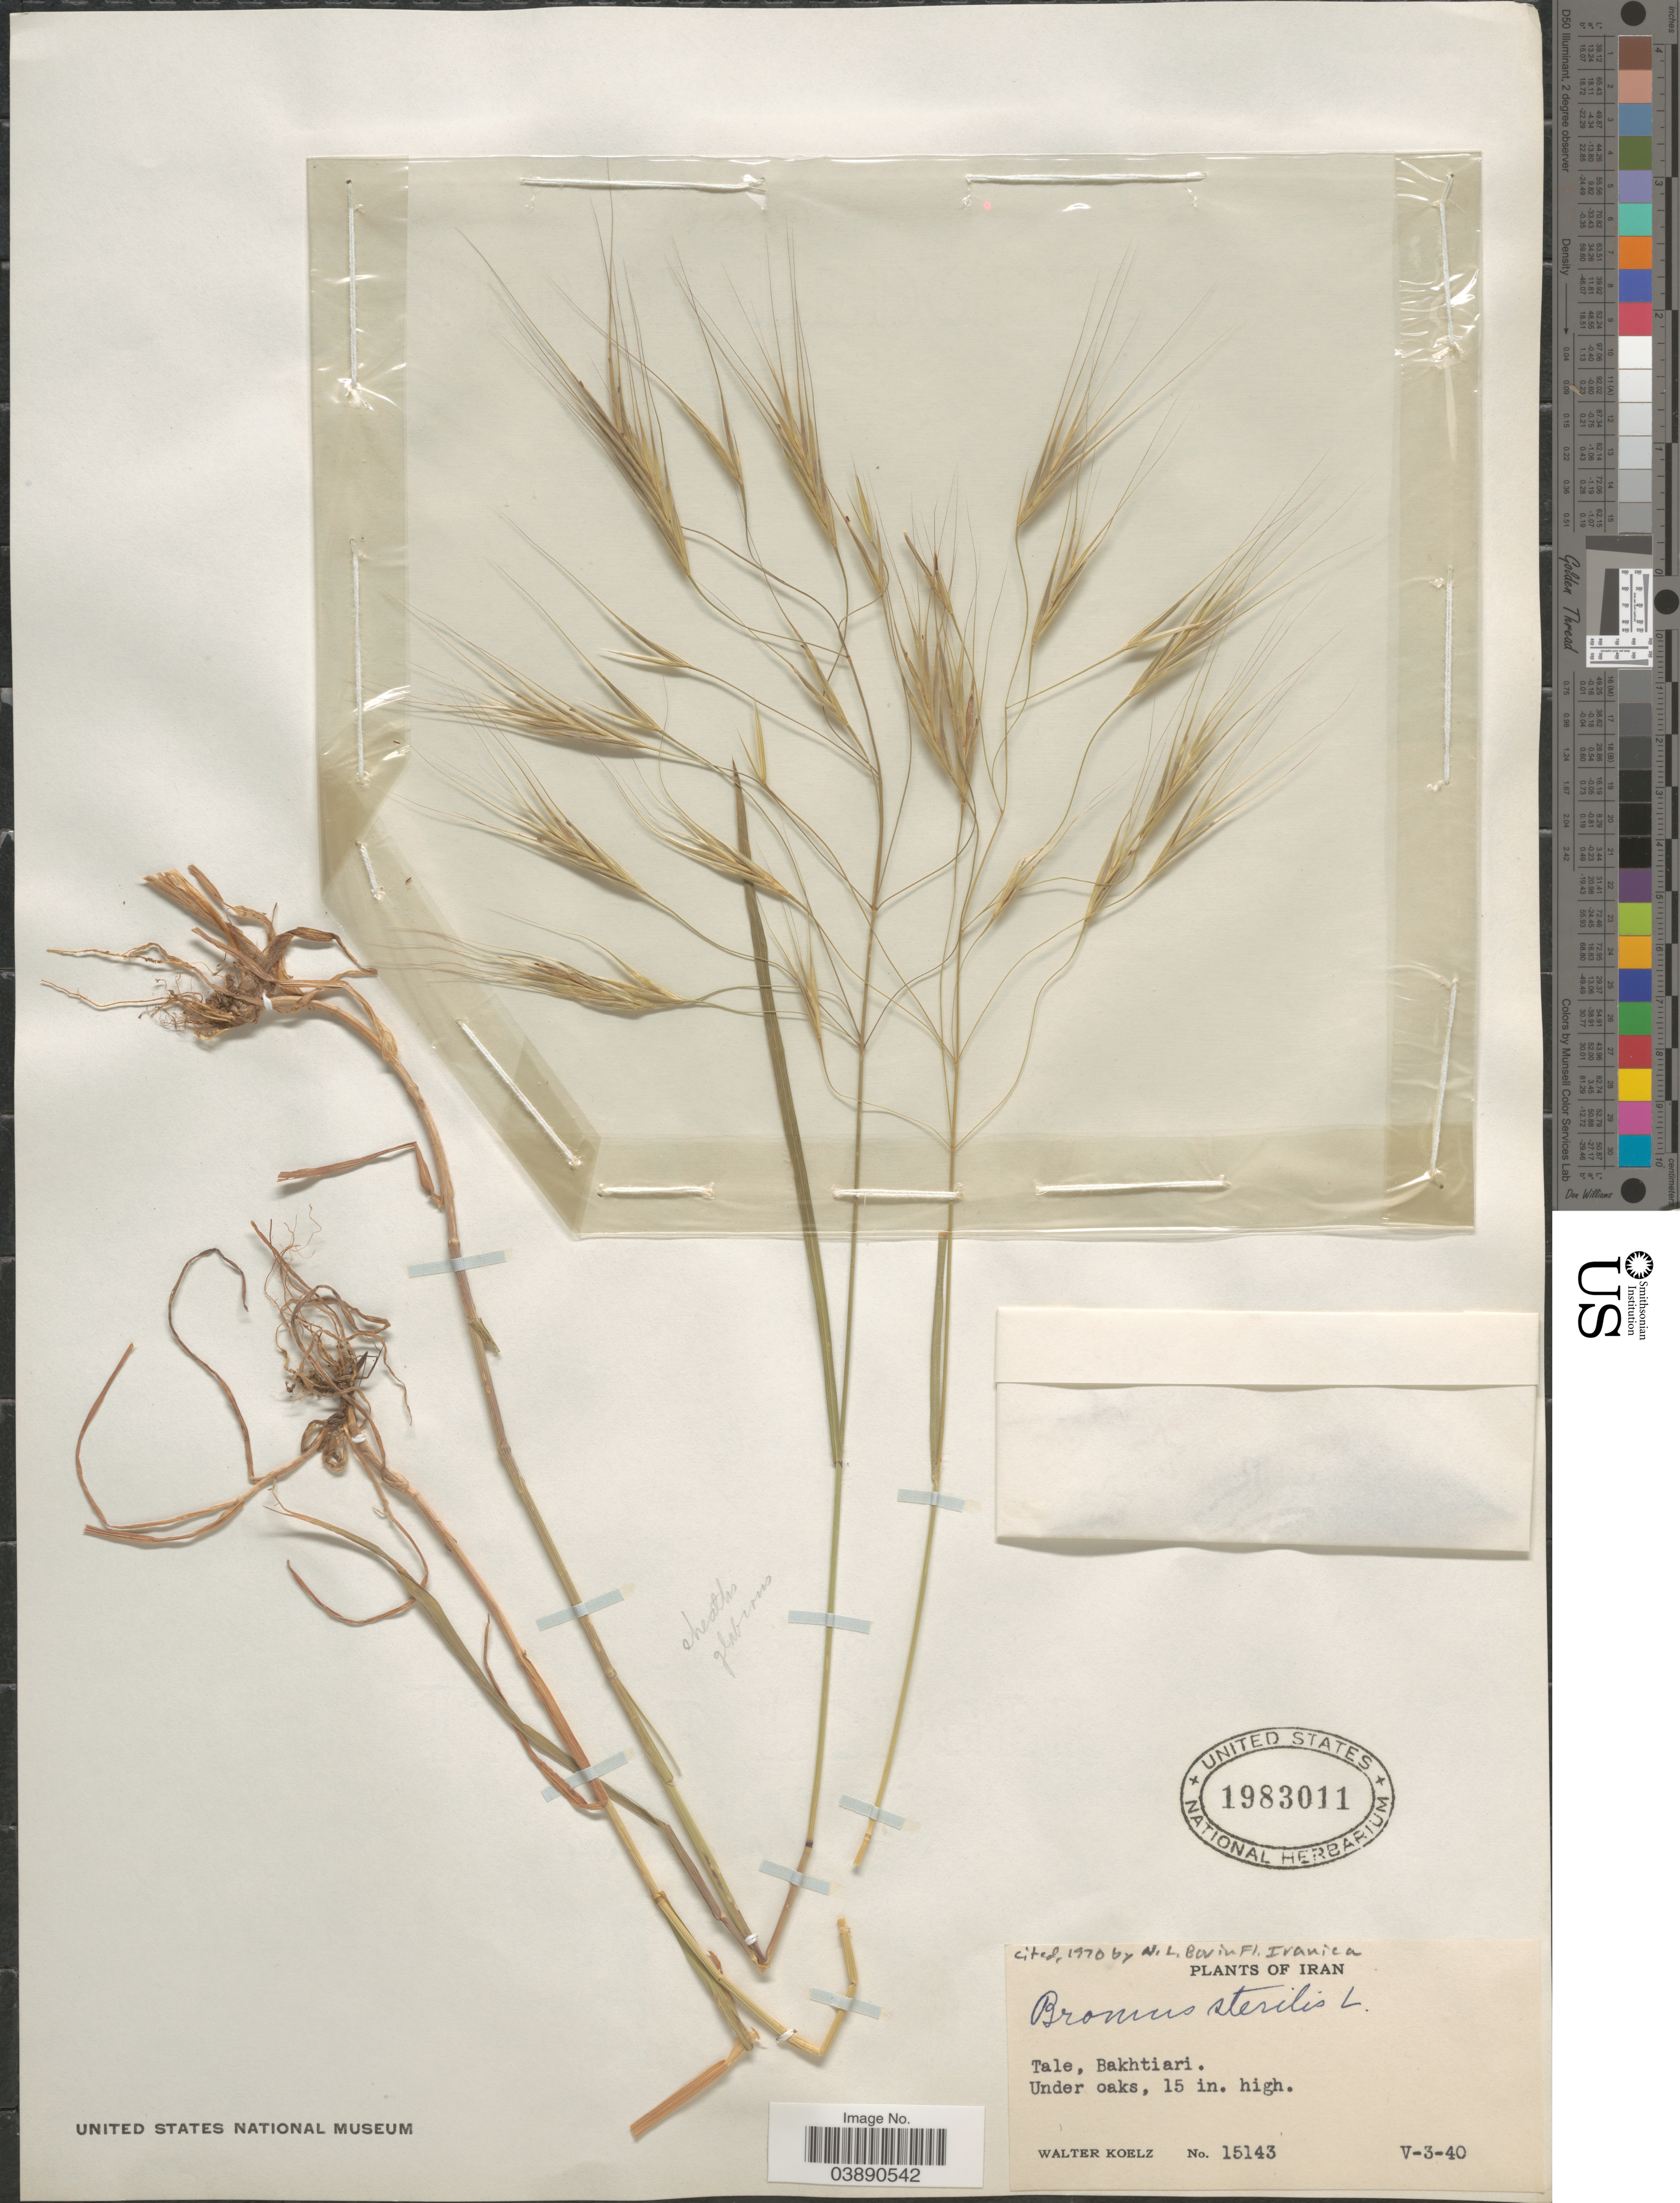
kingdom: Plantae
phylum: Tracheophyta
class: Liliopsida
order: Poales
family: Poaceae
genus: Bromus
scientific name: Bromus sterilis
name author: L.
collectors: W. N. Koelz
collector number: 15143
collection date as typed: Transcribed d/m/y: 3/5/40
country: Iran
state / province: Chahar Mahaal and Bakhtiari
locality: Tale, Bakhtiari.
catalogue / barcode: US 1983011